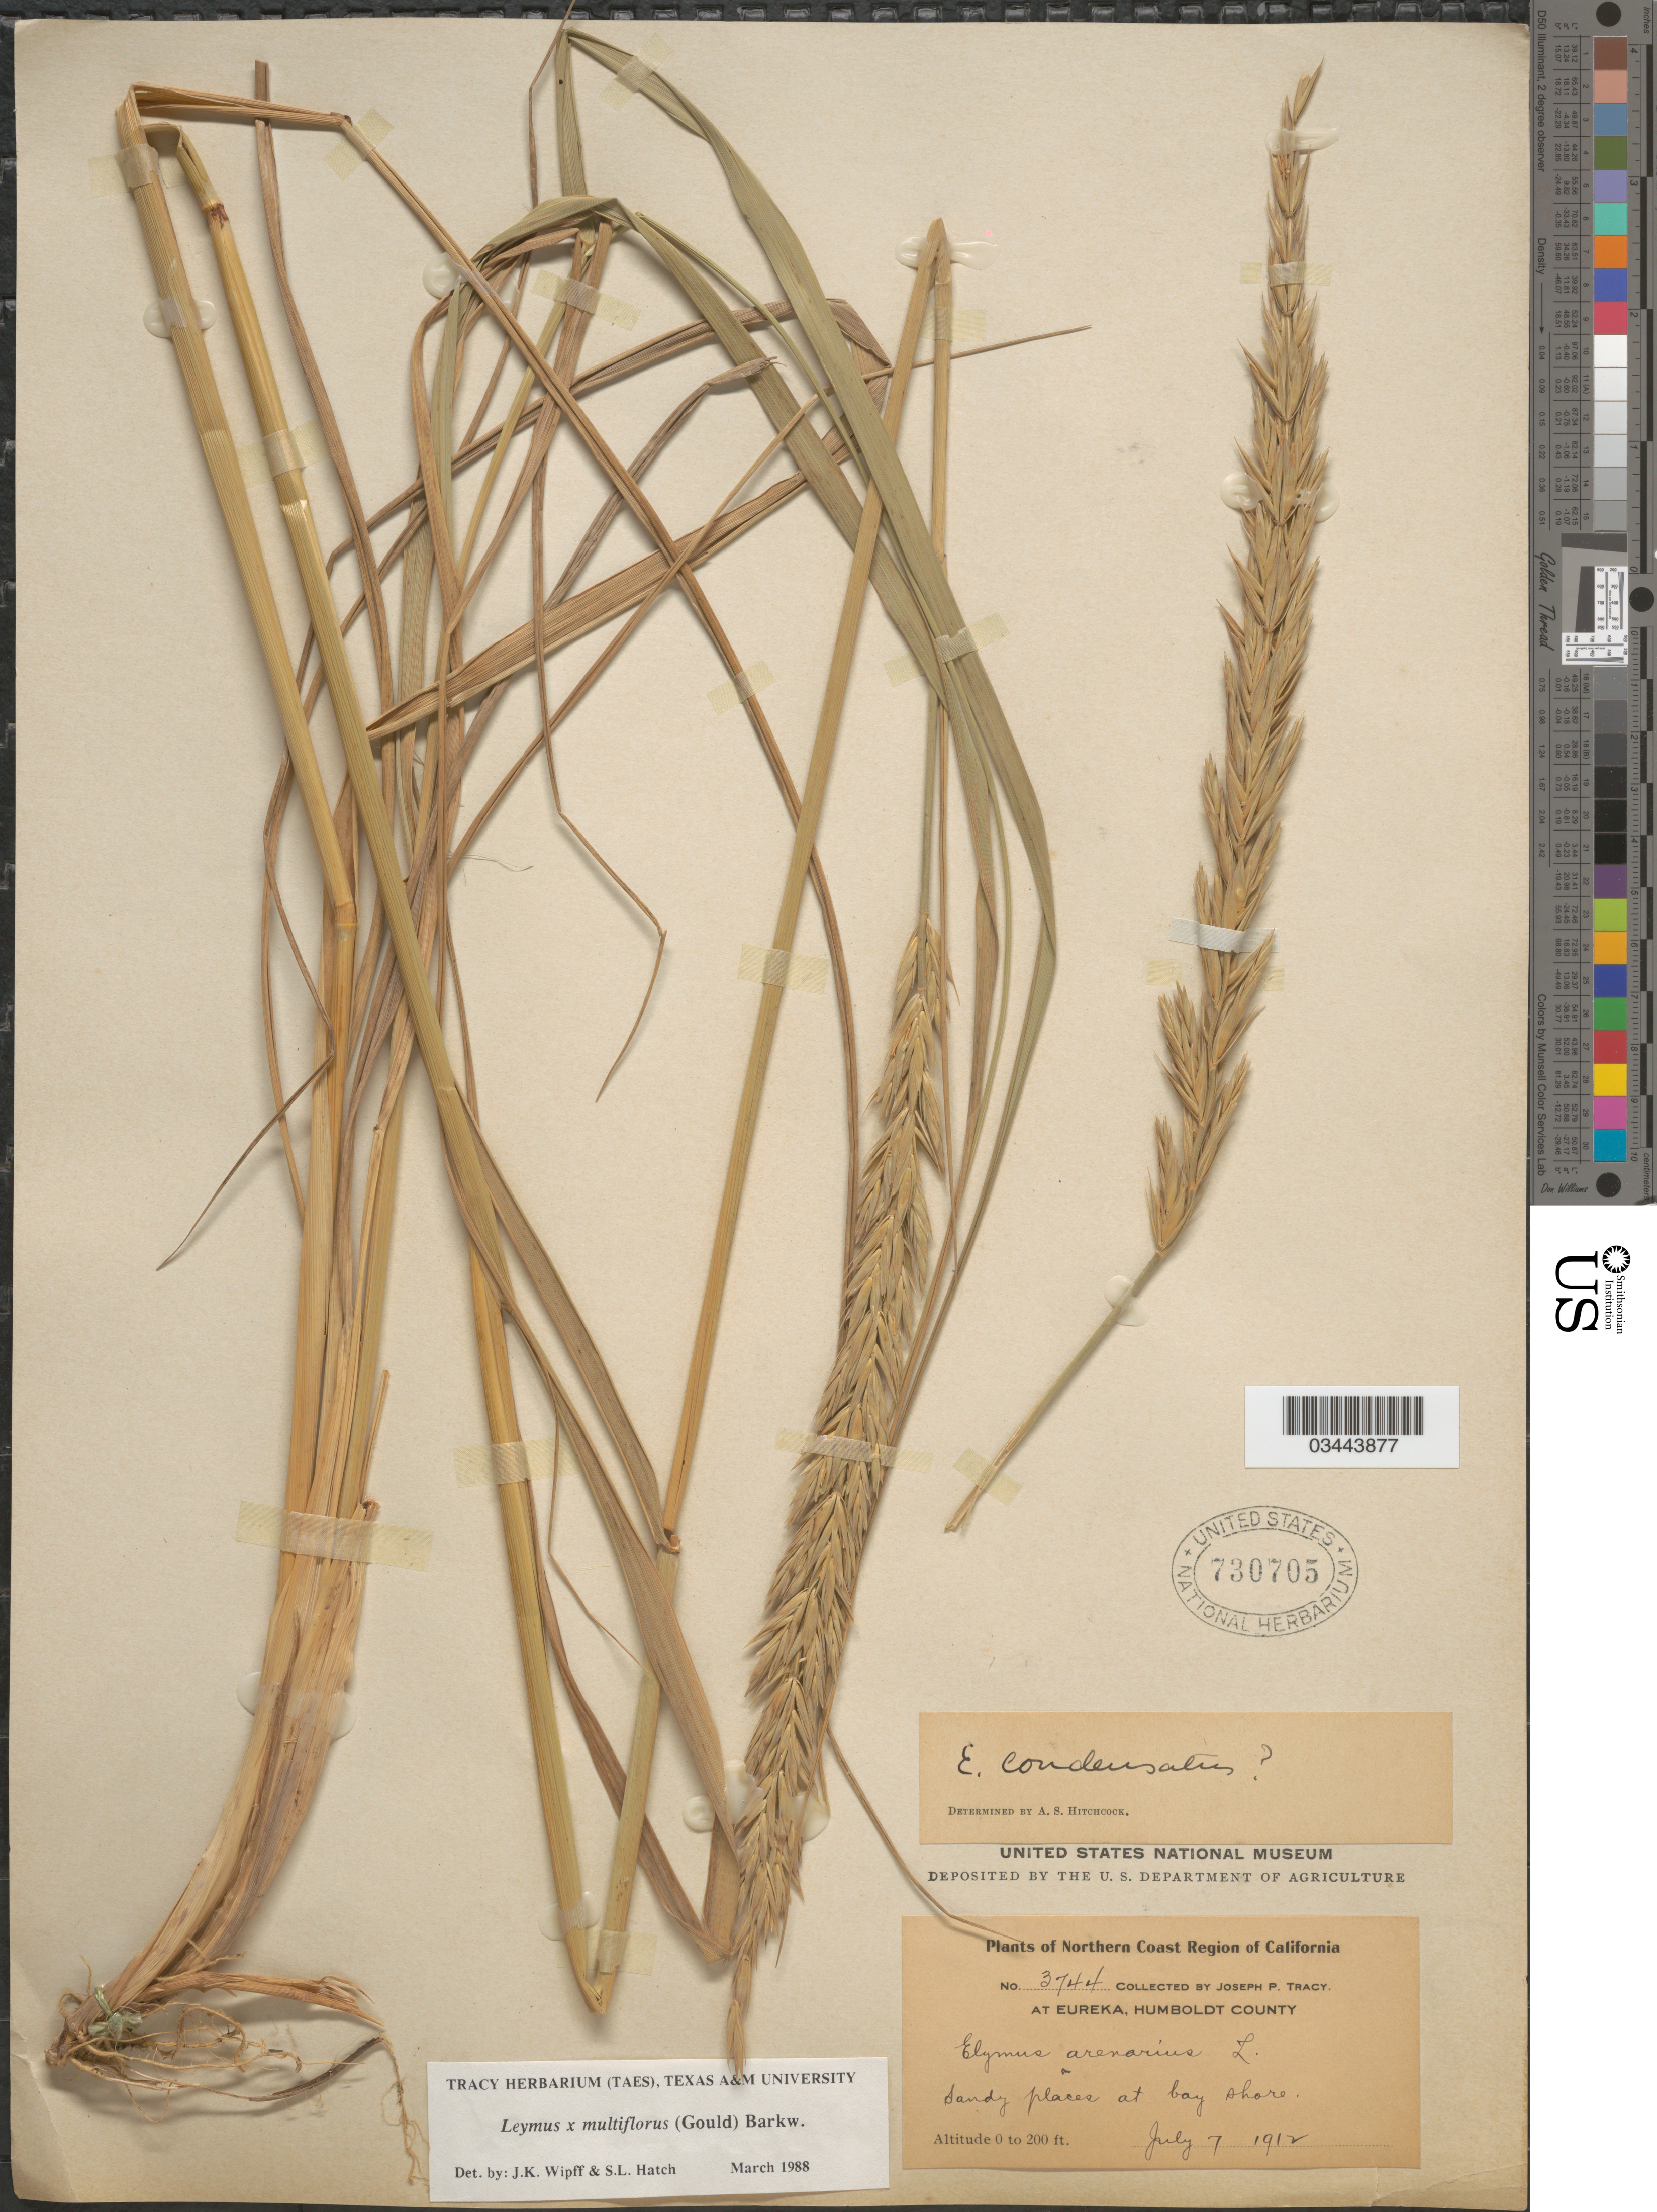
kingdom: Plantae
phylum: Tracheophyta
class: Liliopsida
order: Poales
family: Poaceae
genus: Leymus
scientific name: Leymus x multiflorus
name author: (Gould) Barkworth & R.J. Atkins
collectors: J. Tracy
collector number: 3744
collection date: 1912-07-07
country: United States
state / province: California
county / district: Humboldt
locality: Northern Coast Region of California. At Eureka, Humboldt County. Sandy places at bay shore.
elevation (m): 0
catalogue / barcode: US 730705